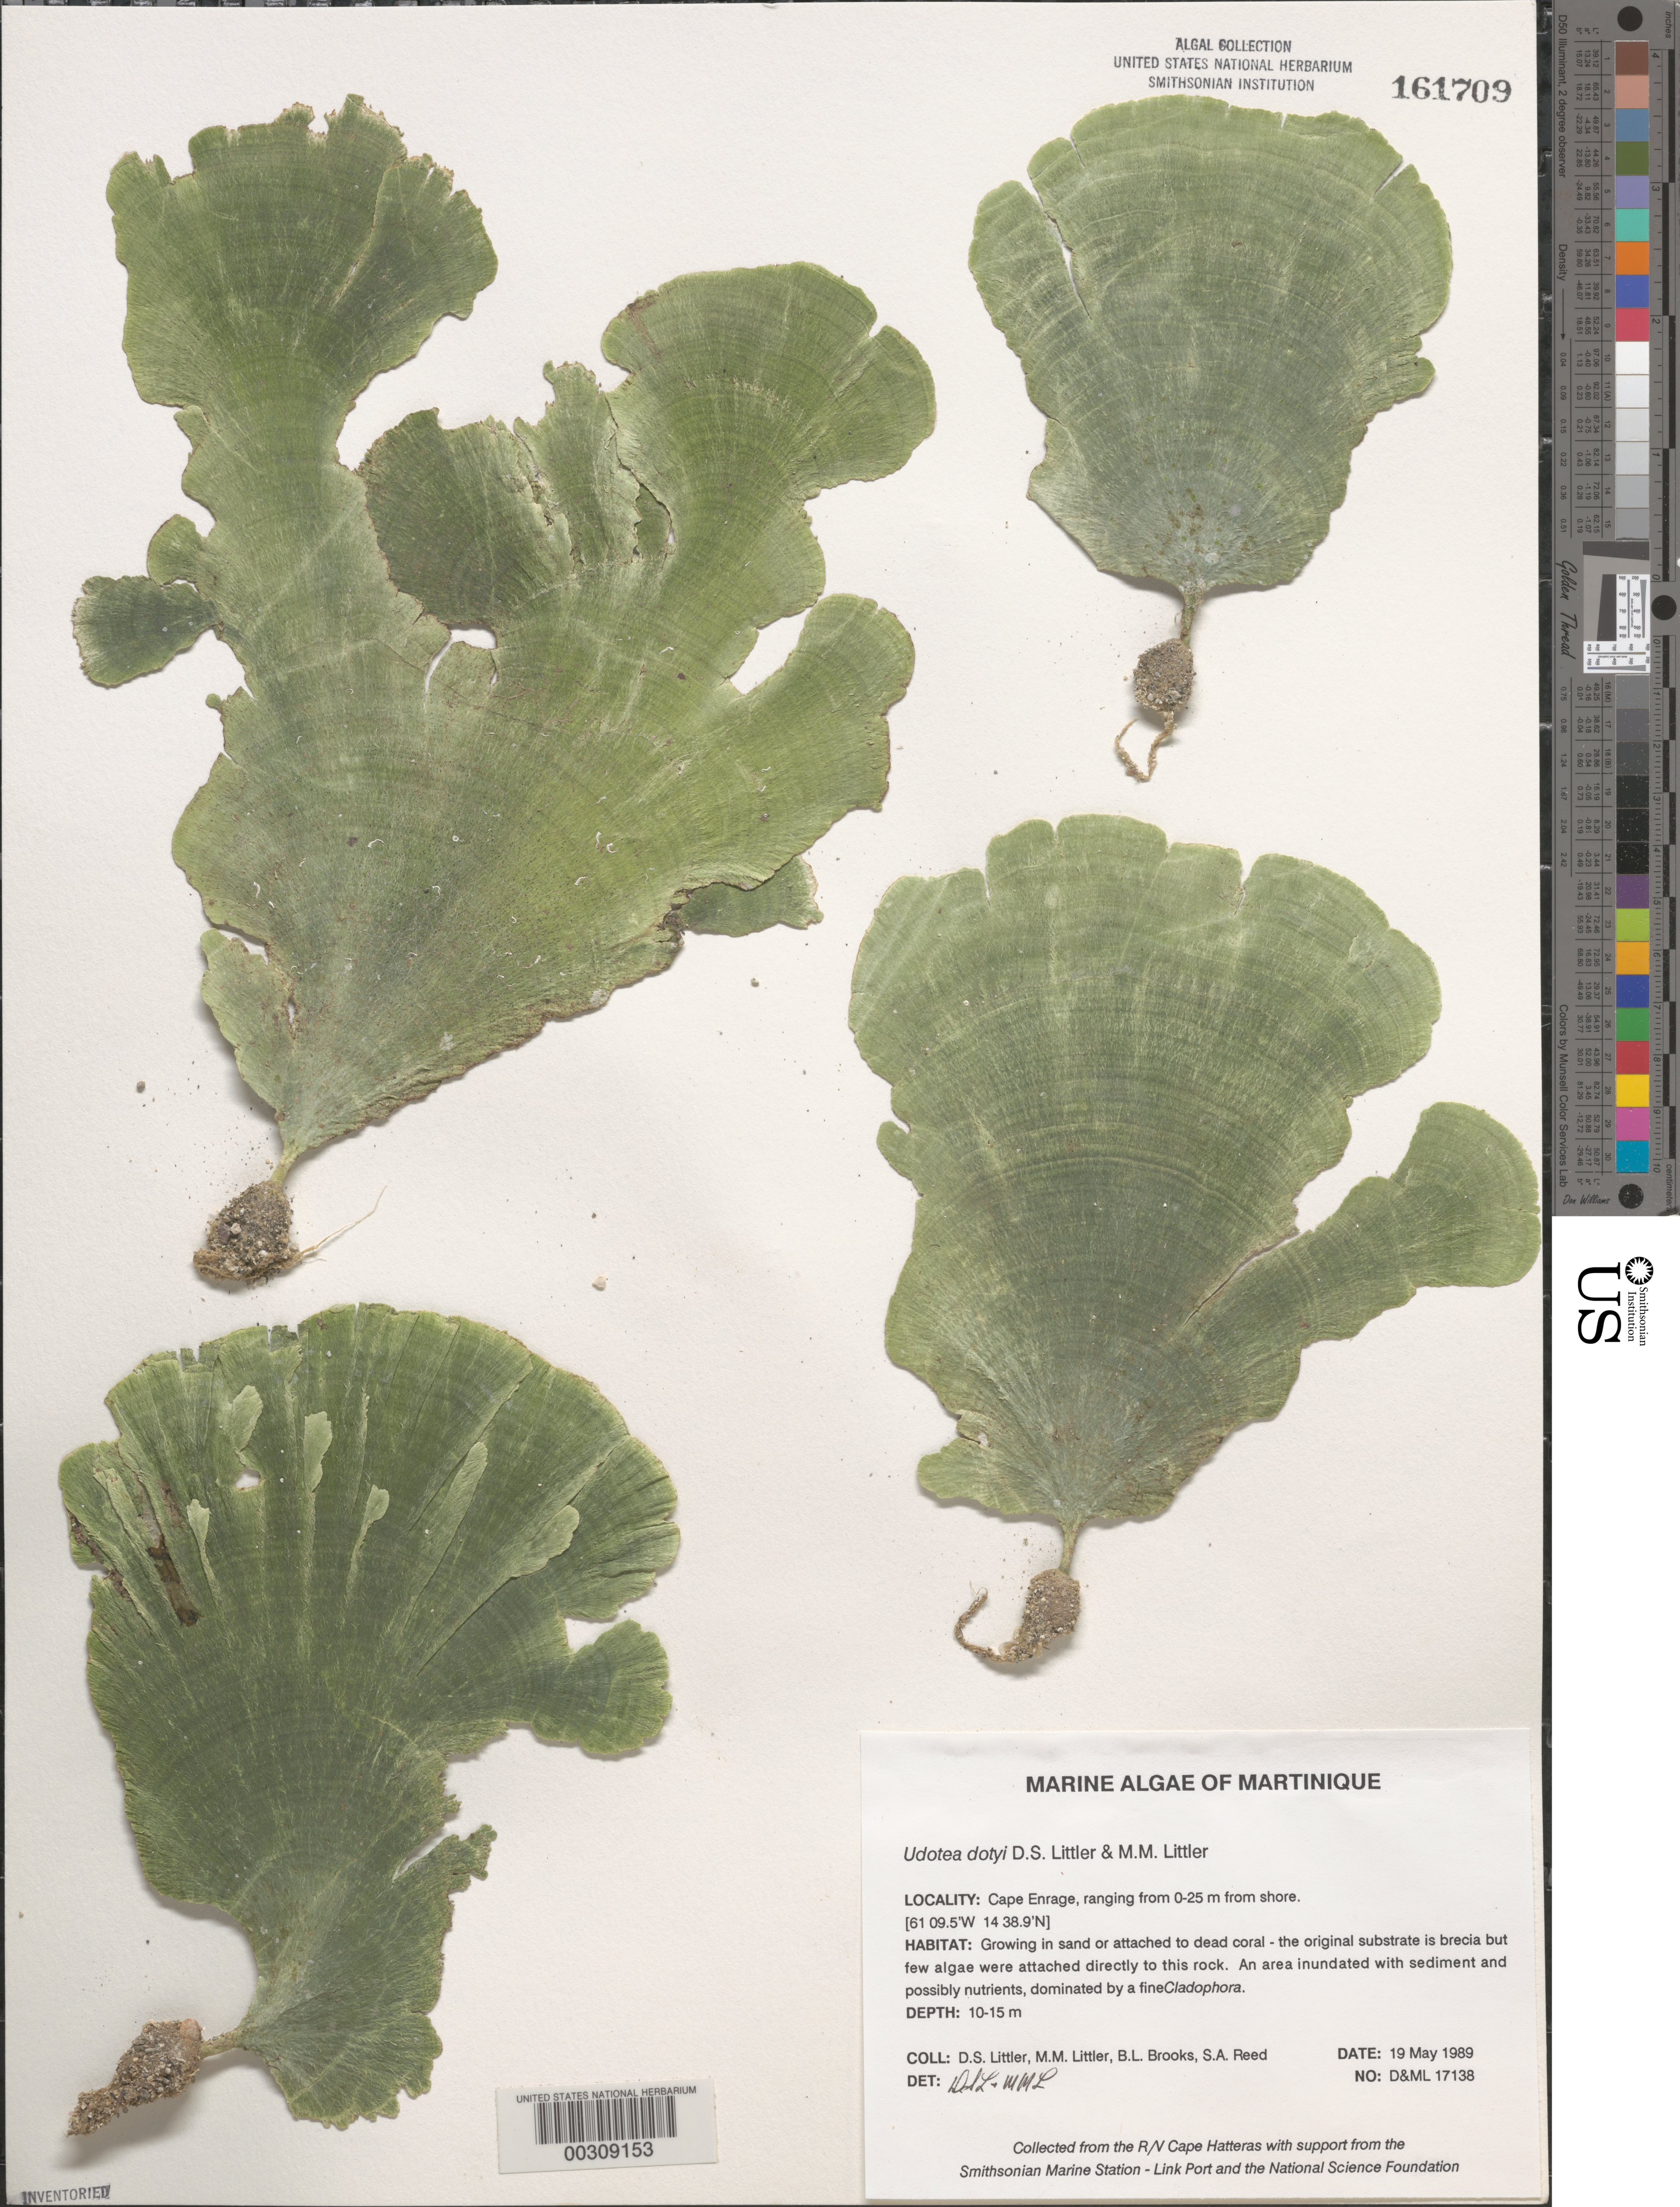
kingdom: Plantae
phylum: Chlorophyta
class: Ulvophyceae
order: Bryopsidales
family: Udoteaceae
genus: Udotea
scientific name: Udotea dotyi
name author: D.S. Littler & Littler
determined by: Littler, D. S.; Littler, M. M.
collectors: D. S. Littler, M. M. Littler, B. Brooks & S. Reed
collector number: D&ML 17138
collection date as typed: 19 May 1989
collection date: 1989-05-19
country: Martinique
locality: Cape Enrage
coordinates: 14 38.9'N, 61 09.5'W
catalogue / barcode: US 161709